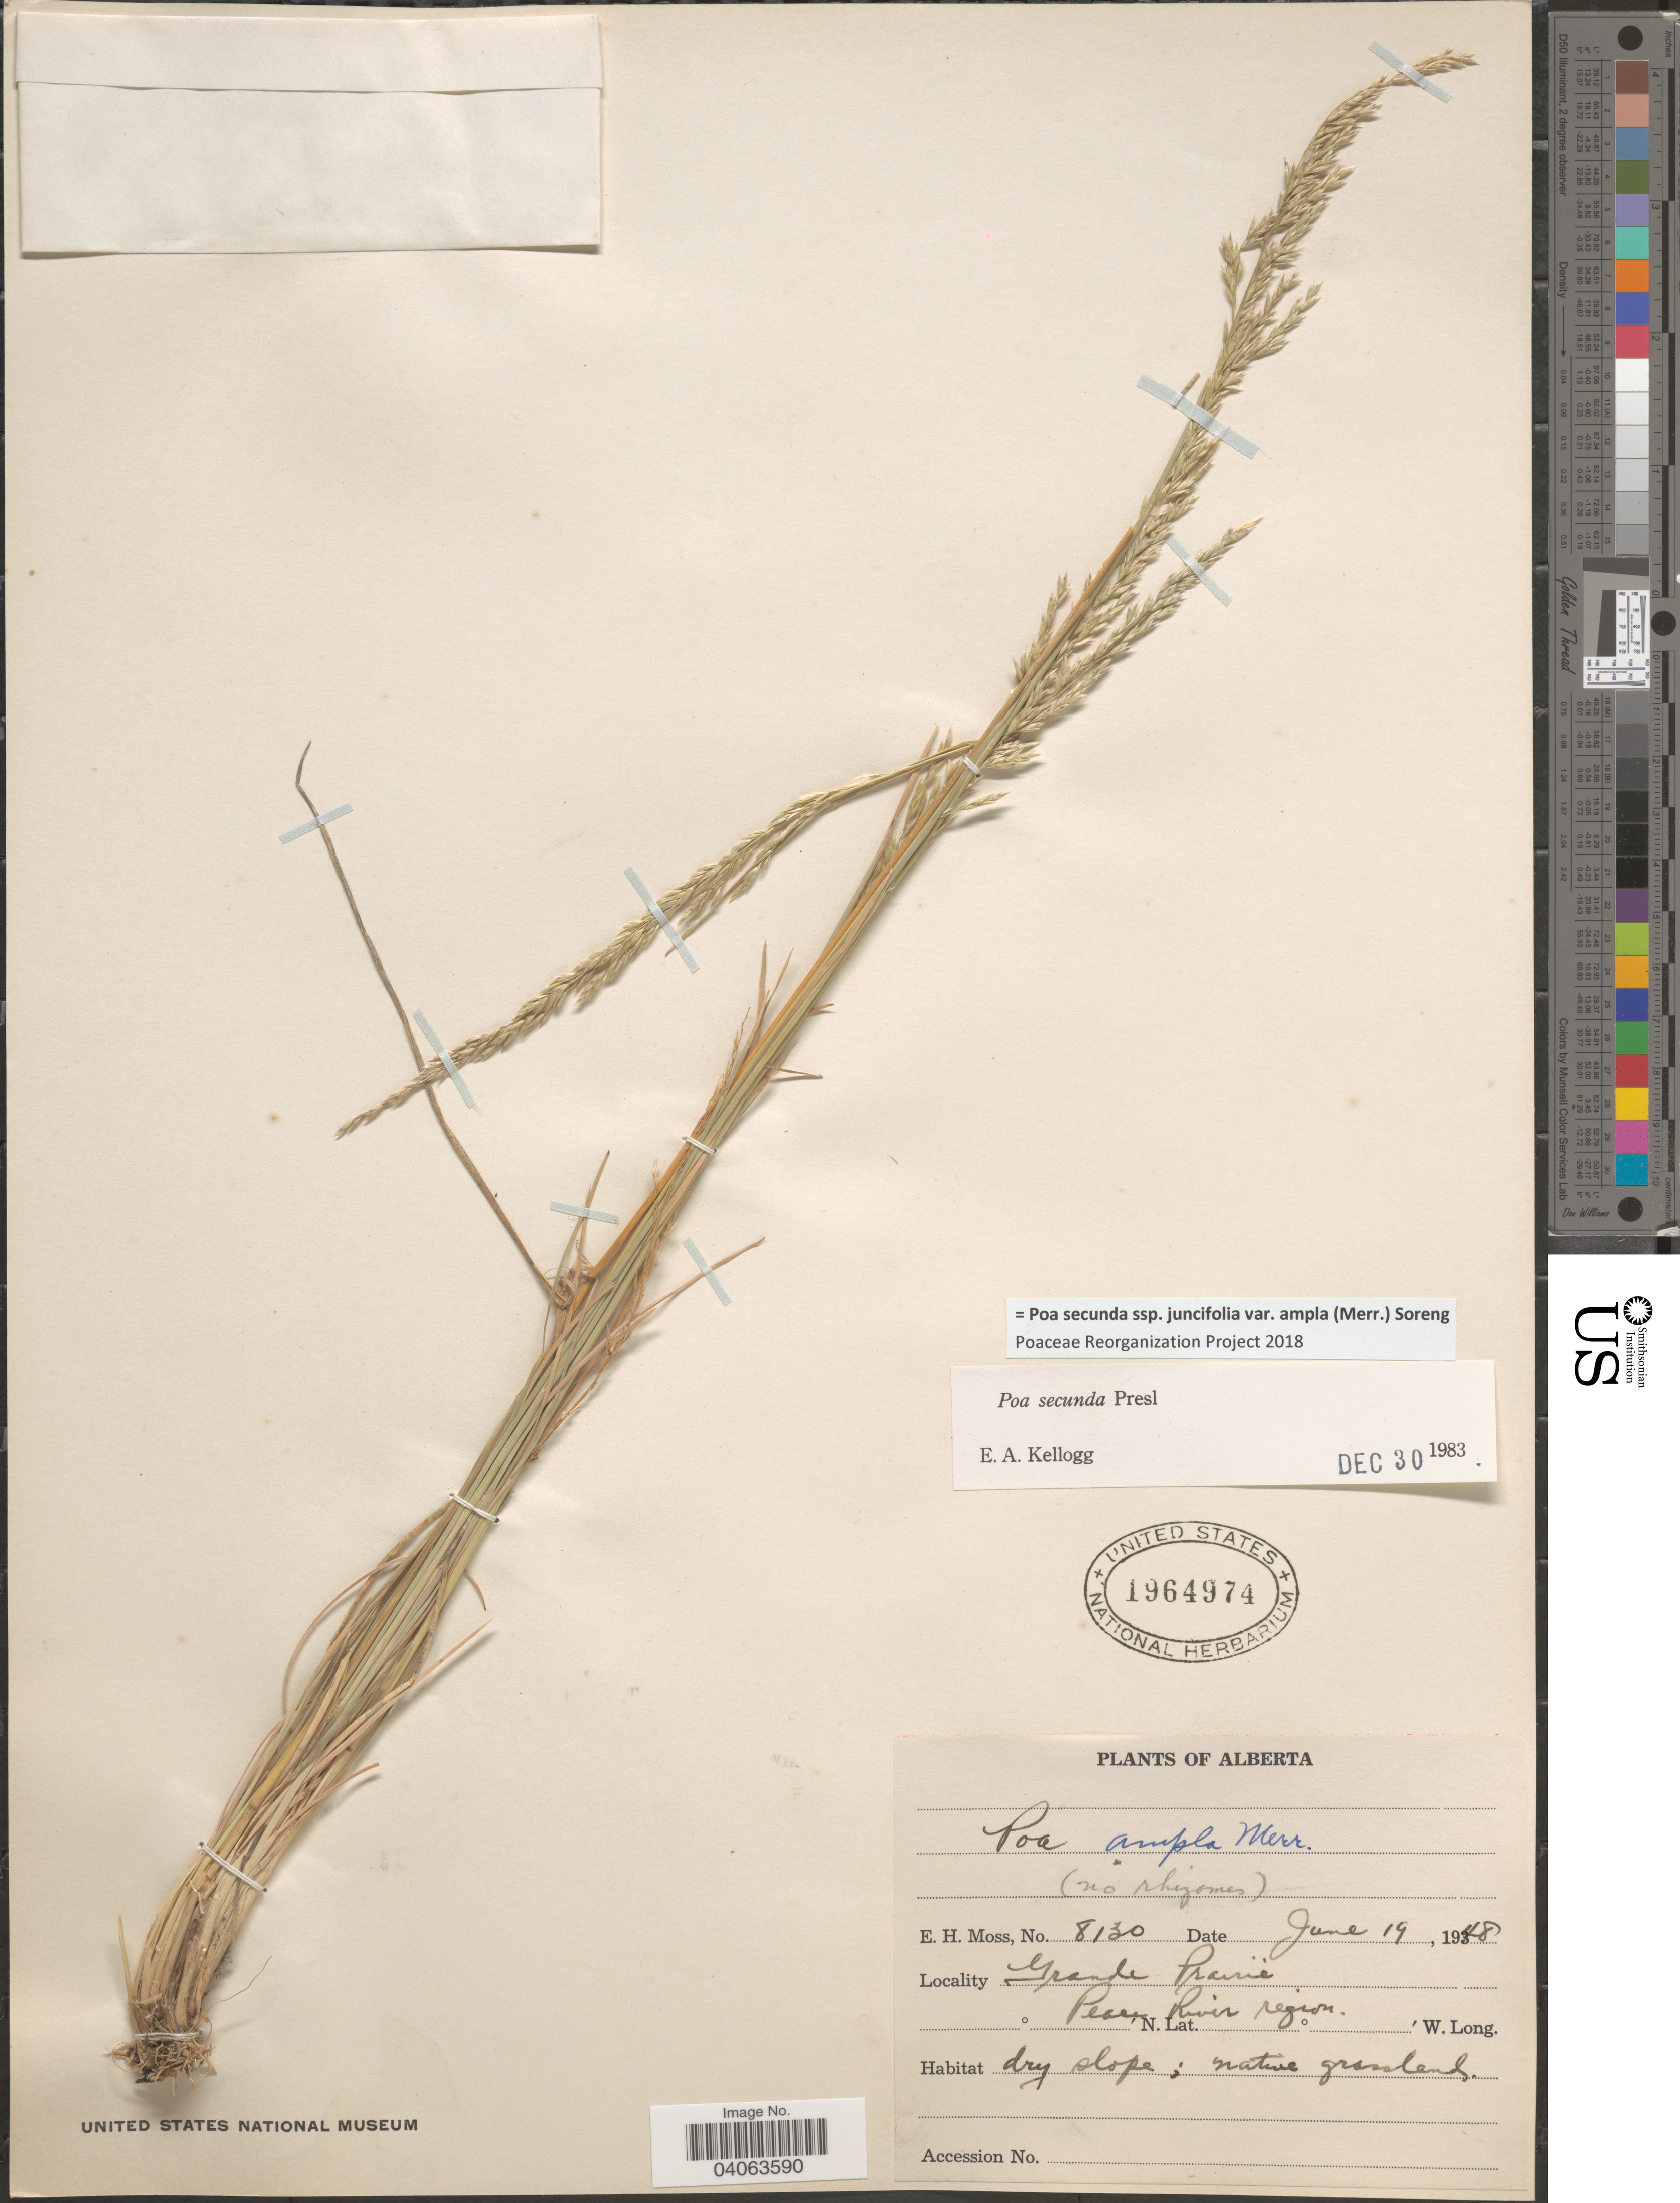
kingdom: Plantae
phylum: Tracheophyta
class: Liliopsida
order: Poales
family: Poaceae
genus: Poa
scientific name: Poa secunda subsp. juncifolia var. ampla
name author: (Merr.) Soreng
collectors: E. Moss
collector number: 8130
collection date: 1948-06-19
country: Canada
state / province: Alberta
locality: Grande Prairie, Peace River region.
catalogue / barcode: US 1964974